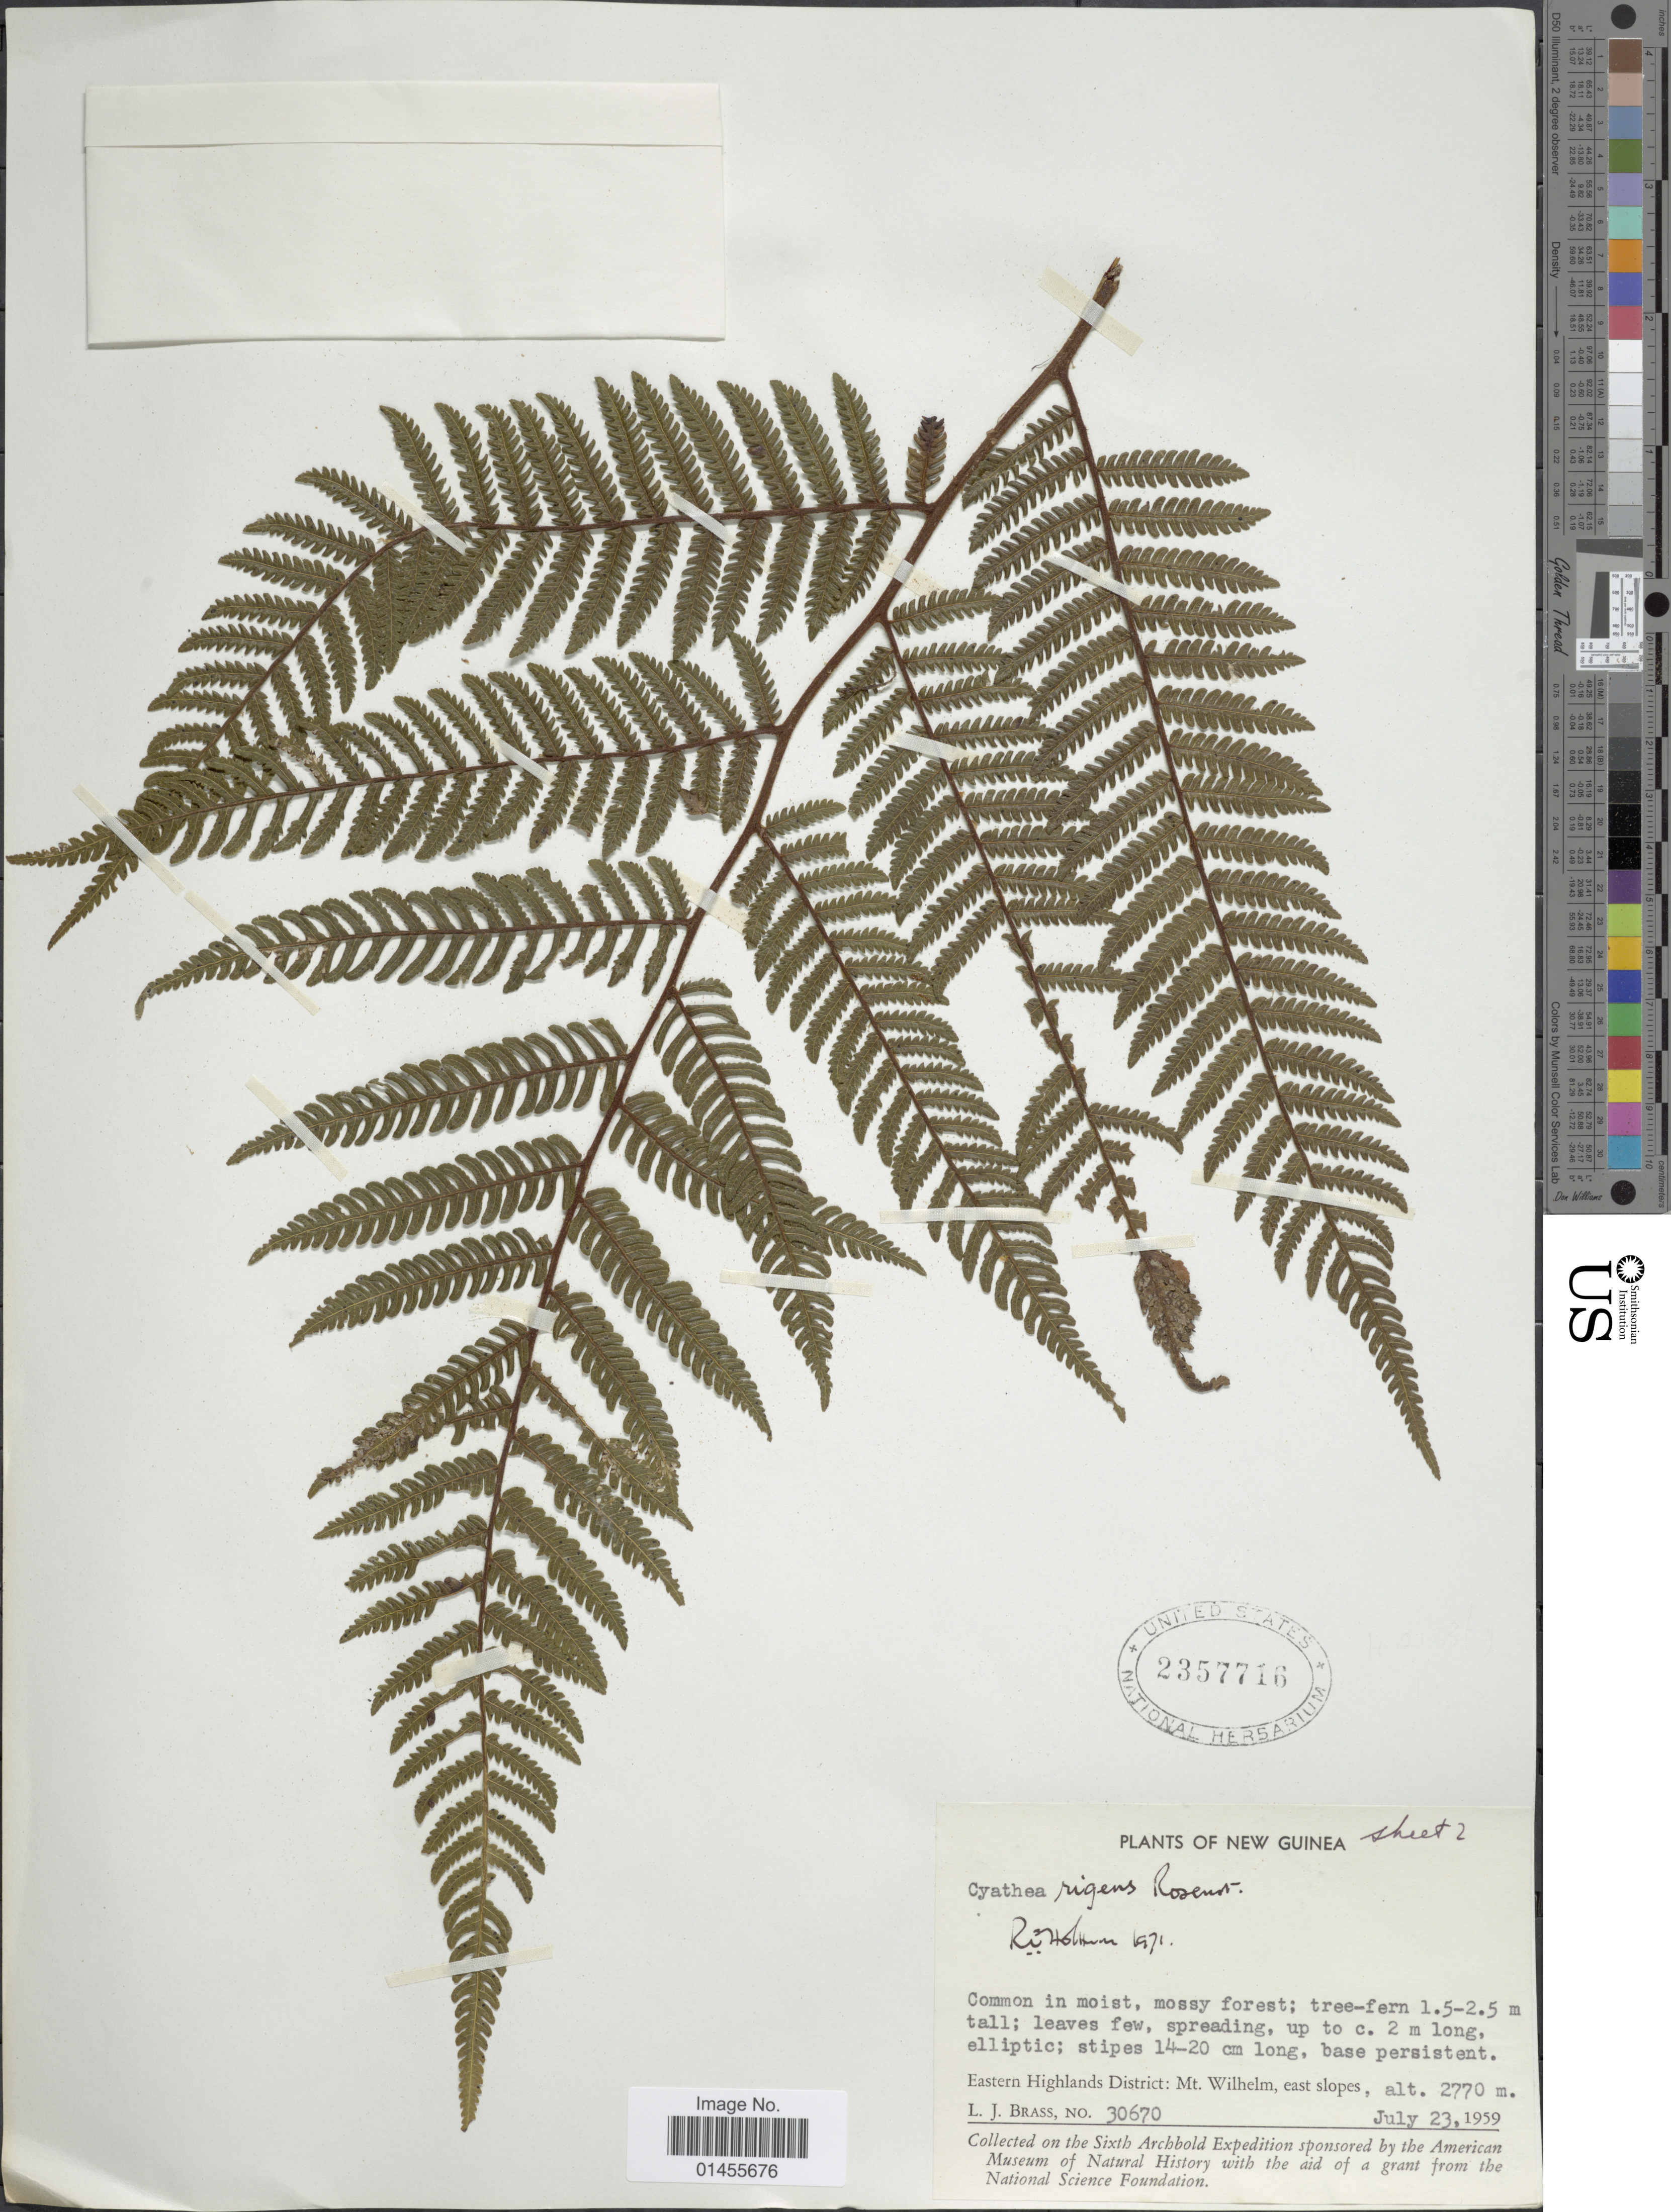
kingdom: Plantae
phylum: Tracheophyta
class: Polypodiopsida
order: Cyatheales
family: Cyatheaceae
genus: Alsophila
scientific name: Alsophila rigens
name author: (Rosenst.) R.M. Tryon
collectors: L. J. Brass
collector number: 30670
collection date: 1959-07-23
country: Papua New Guinea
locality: New Guinea. Eastern Highlands District: Mt. Wilhelm, est slopes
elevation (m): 2770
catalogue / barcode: US 2357716